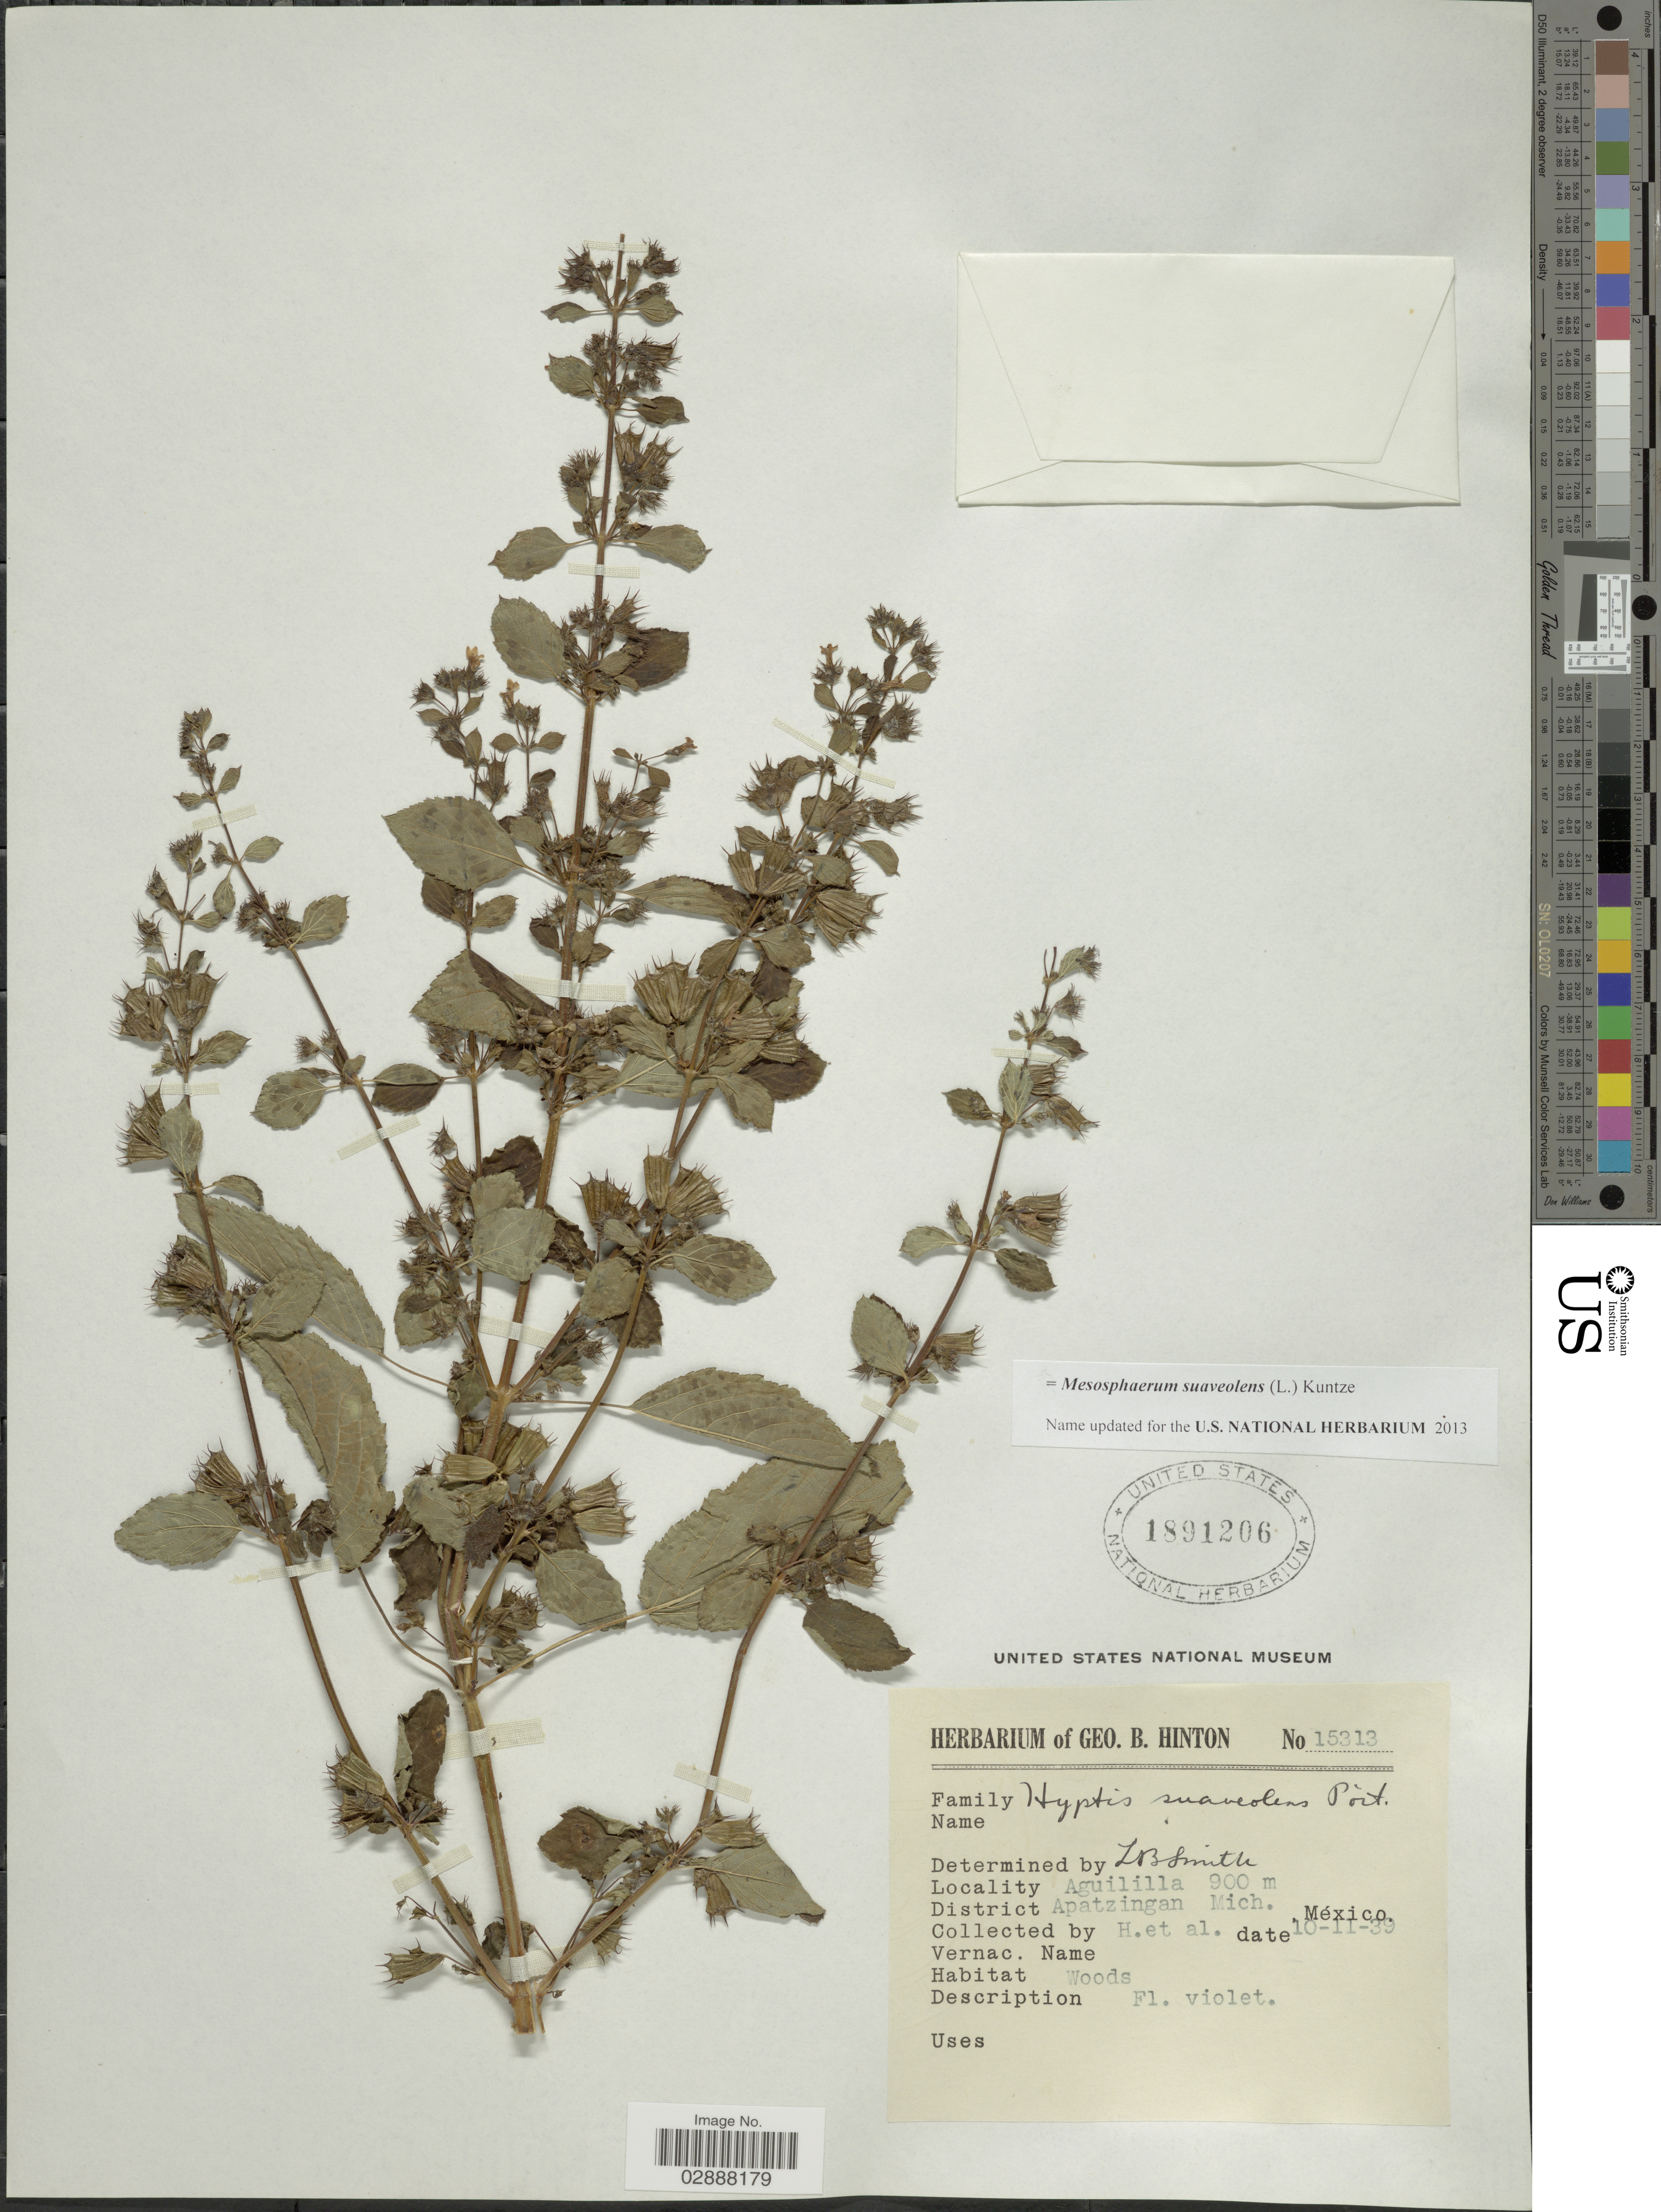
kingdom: Plantae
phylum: Tracheophyta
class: Magnoliopsida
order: Lamiales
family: Lamiaceae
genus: Mesosphaerum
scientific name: Mesosphaerum suaveolens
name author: (L.) Kuntze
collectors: G. B. Hinton & et al.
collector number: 15313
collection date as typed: Transcribed d/m/y: 10/11/39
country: Mexico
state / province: Michoacán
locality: Aguililla, District Apatzingan.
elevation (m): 900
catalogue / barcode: US 1891206